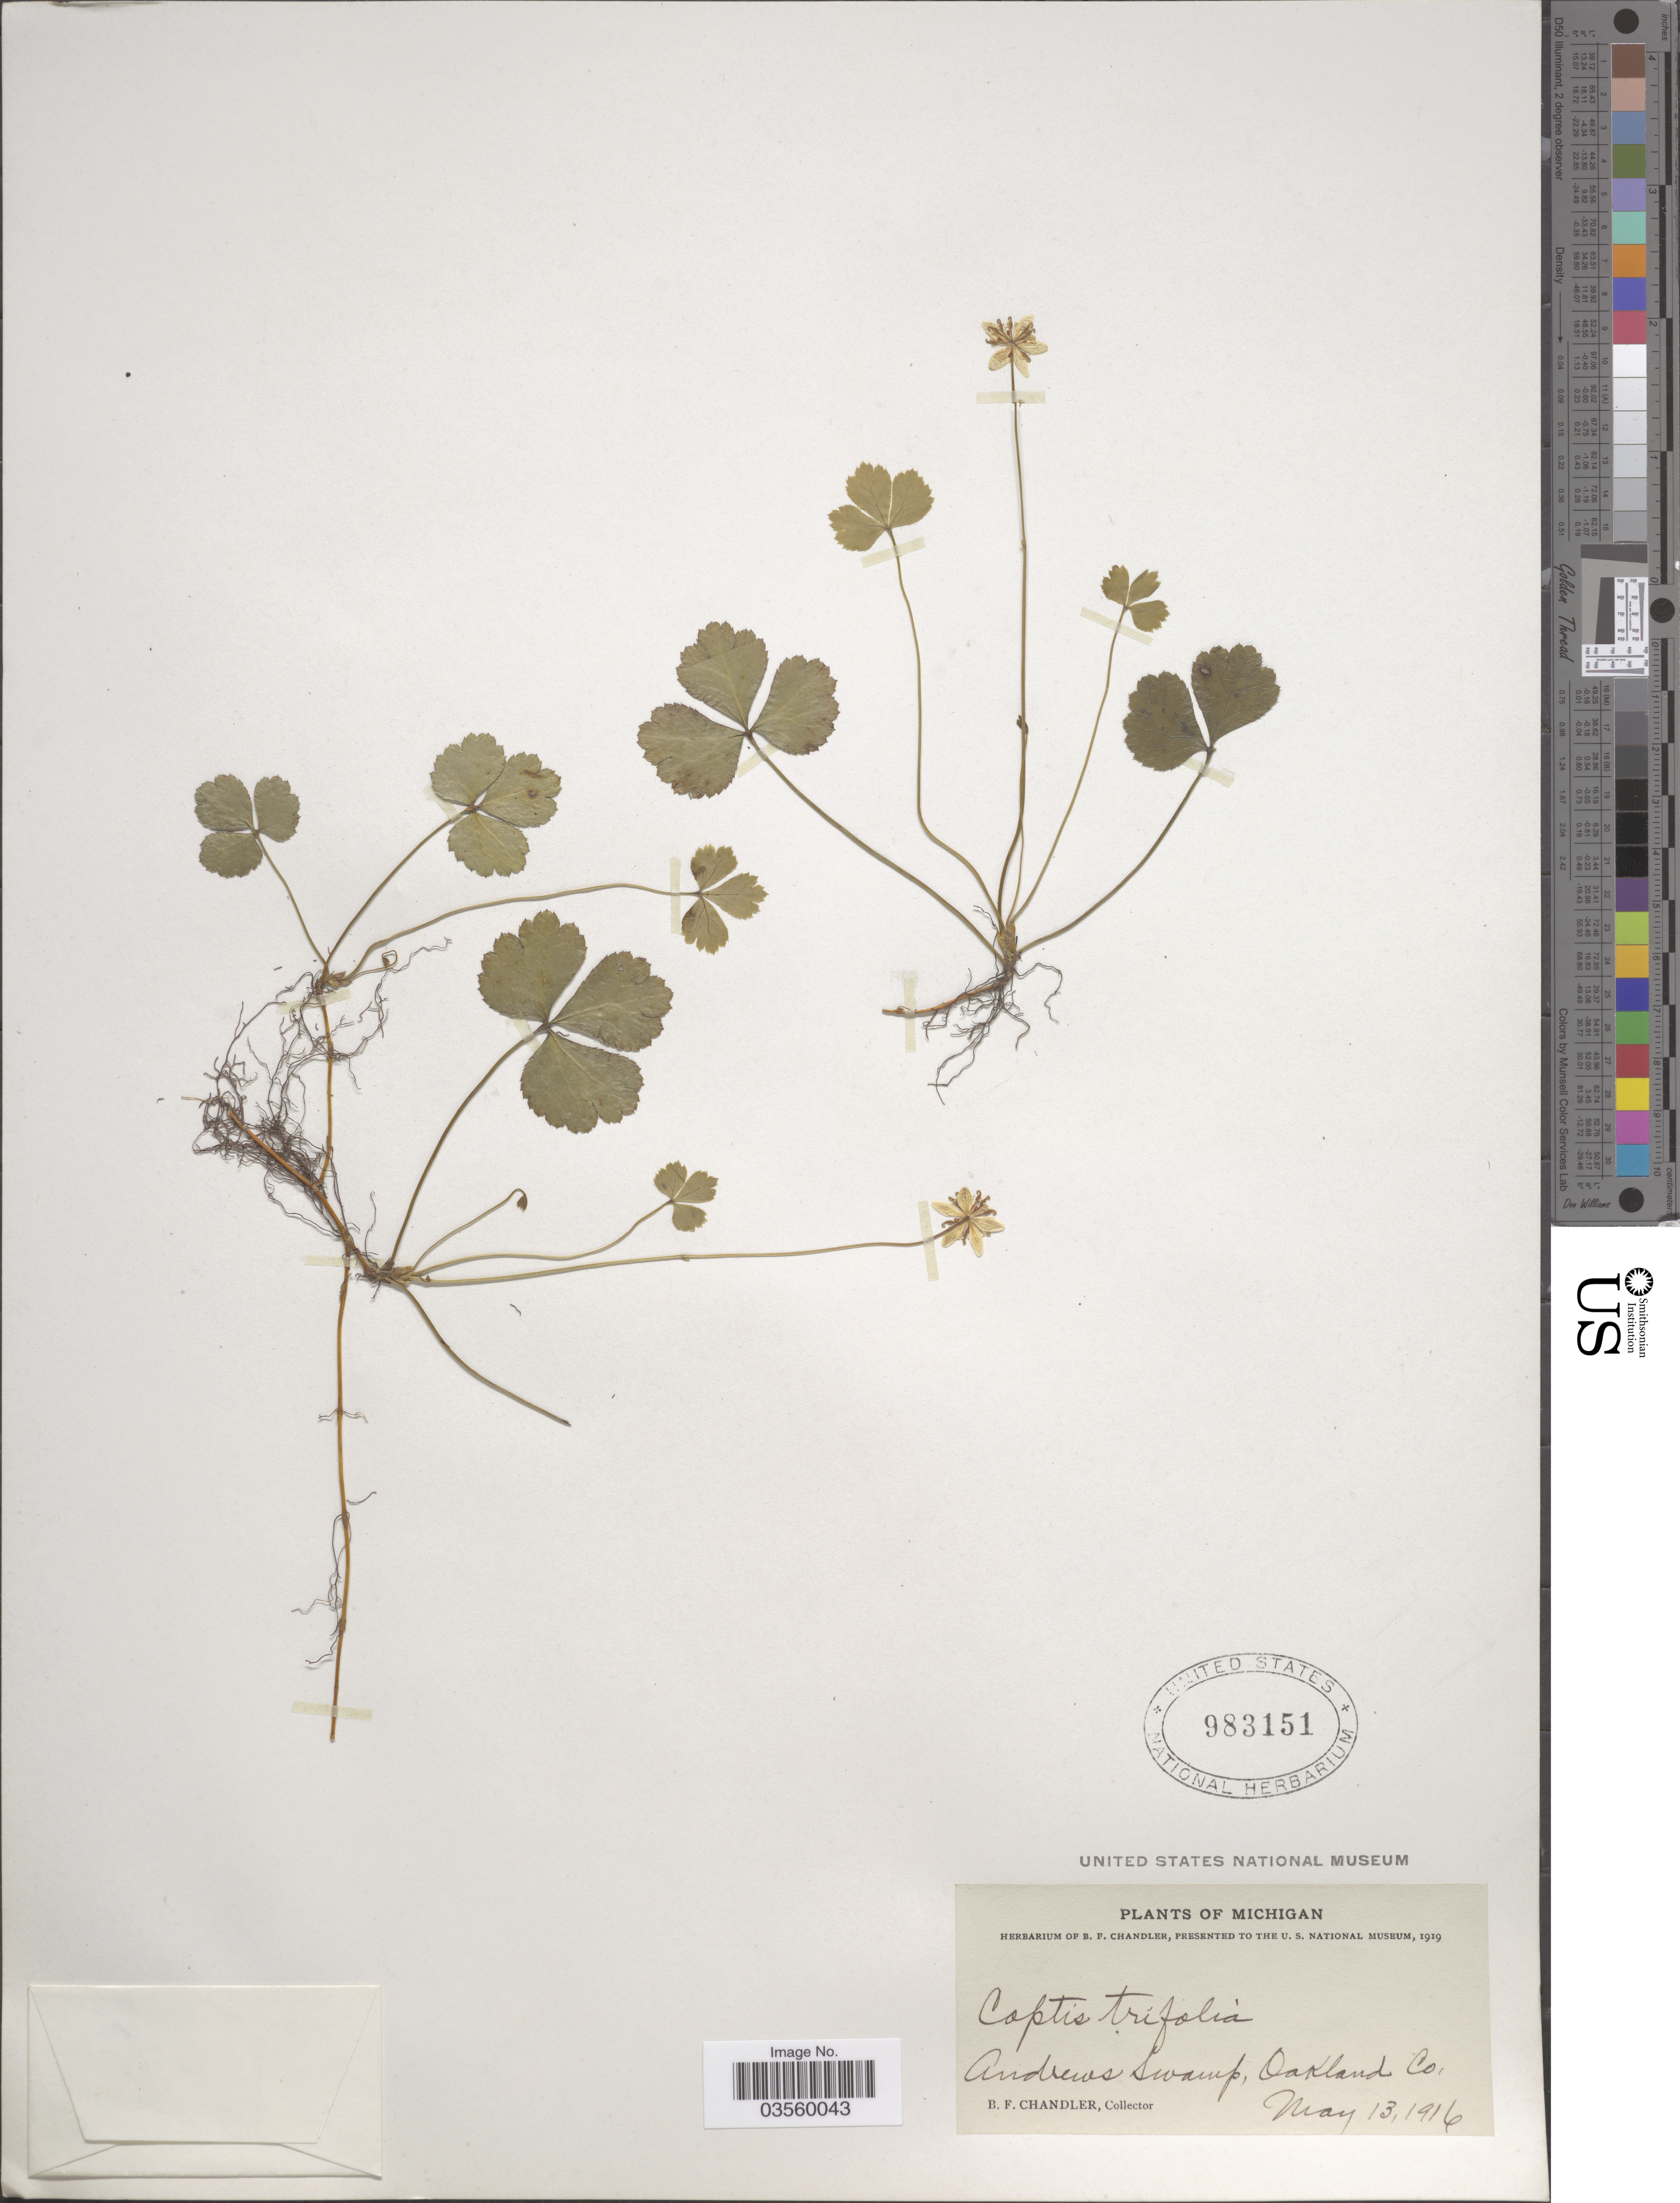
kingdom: Plantae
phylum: Tracheophyta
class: Magnoliopsida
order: Ranunculales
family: Ranunculaceae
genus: Coptis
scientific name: Coptis trifolia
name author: (L.) Salisb.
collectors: B. F. Chandler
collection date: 1916-05-13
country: United States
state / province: Michigan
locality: Andrews Swamp, Oakland Co.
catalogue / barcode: US 983151